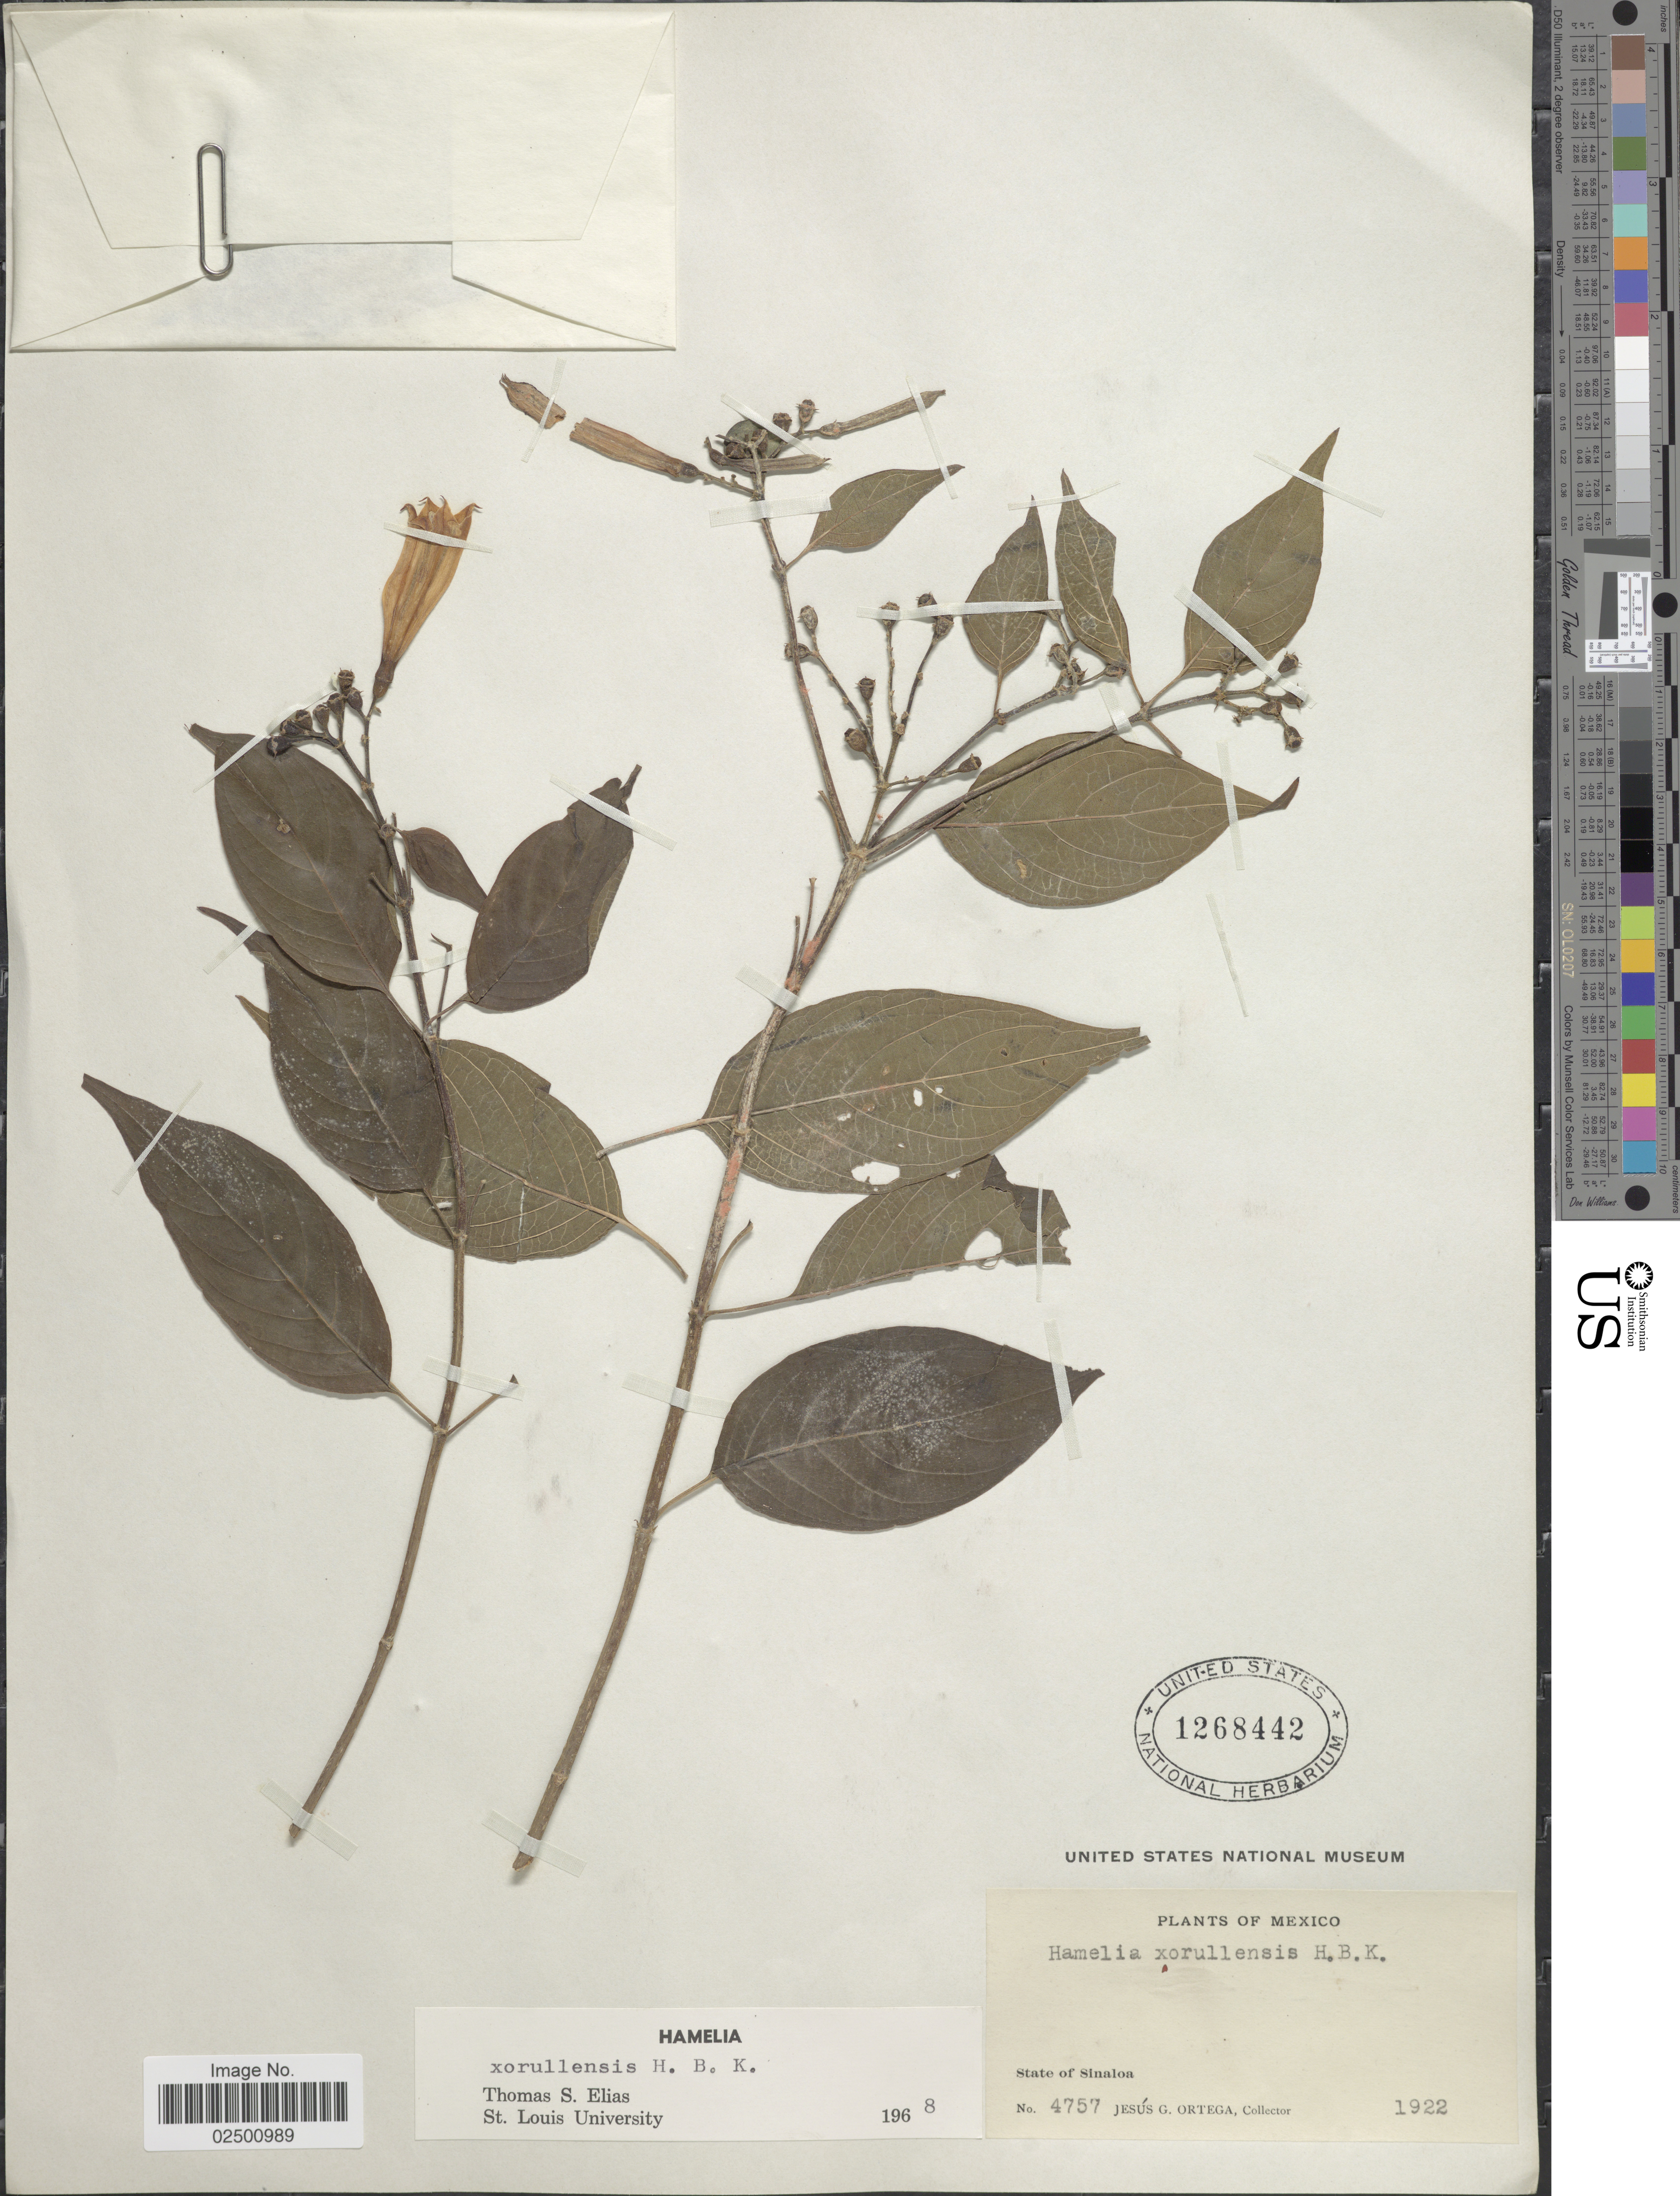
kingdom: Plantae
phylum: Tracheophyta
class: Magnoliopsida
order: Gentianales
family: Rubiaceae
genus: Hamelia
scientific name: Hamelia xorullensis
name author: Kunth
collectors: J. Ortega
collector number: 4757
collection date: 1922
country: Mexico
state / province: Sinaloa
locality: State of Sinaloa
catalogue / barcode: US 1268442